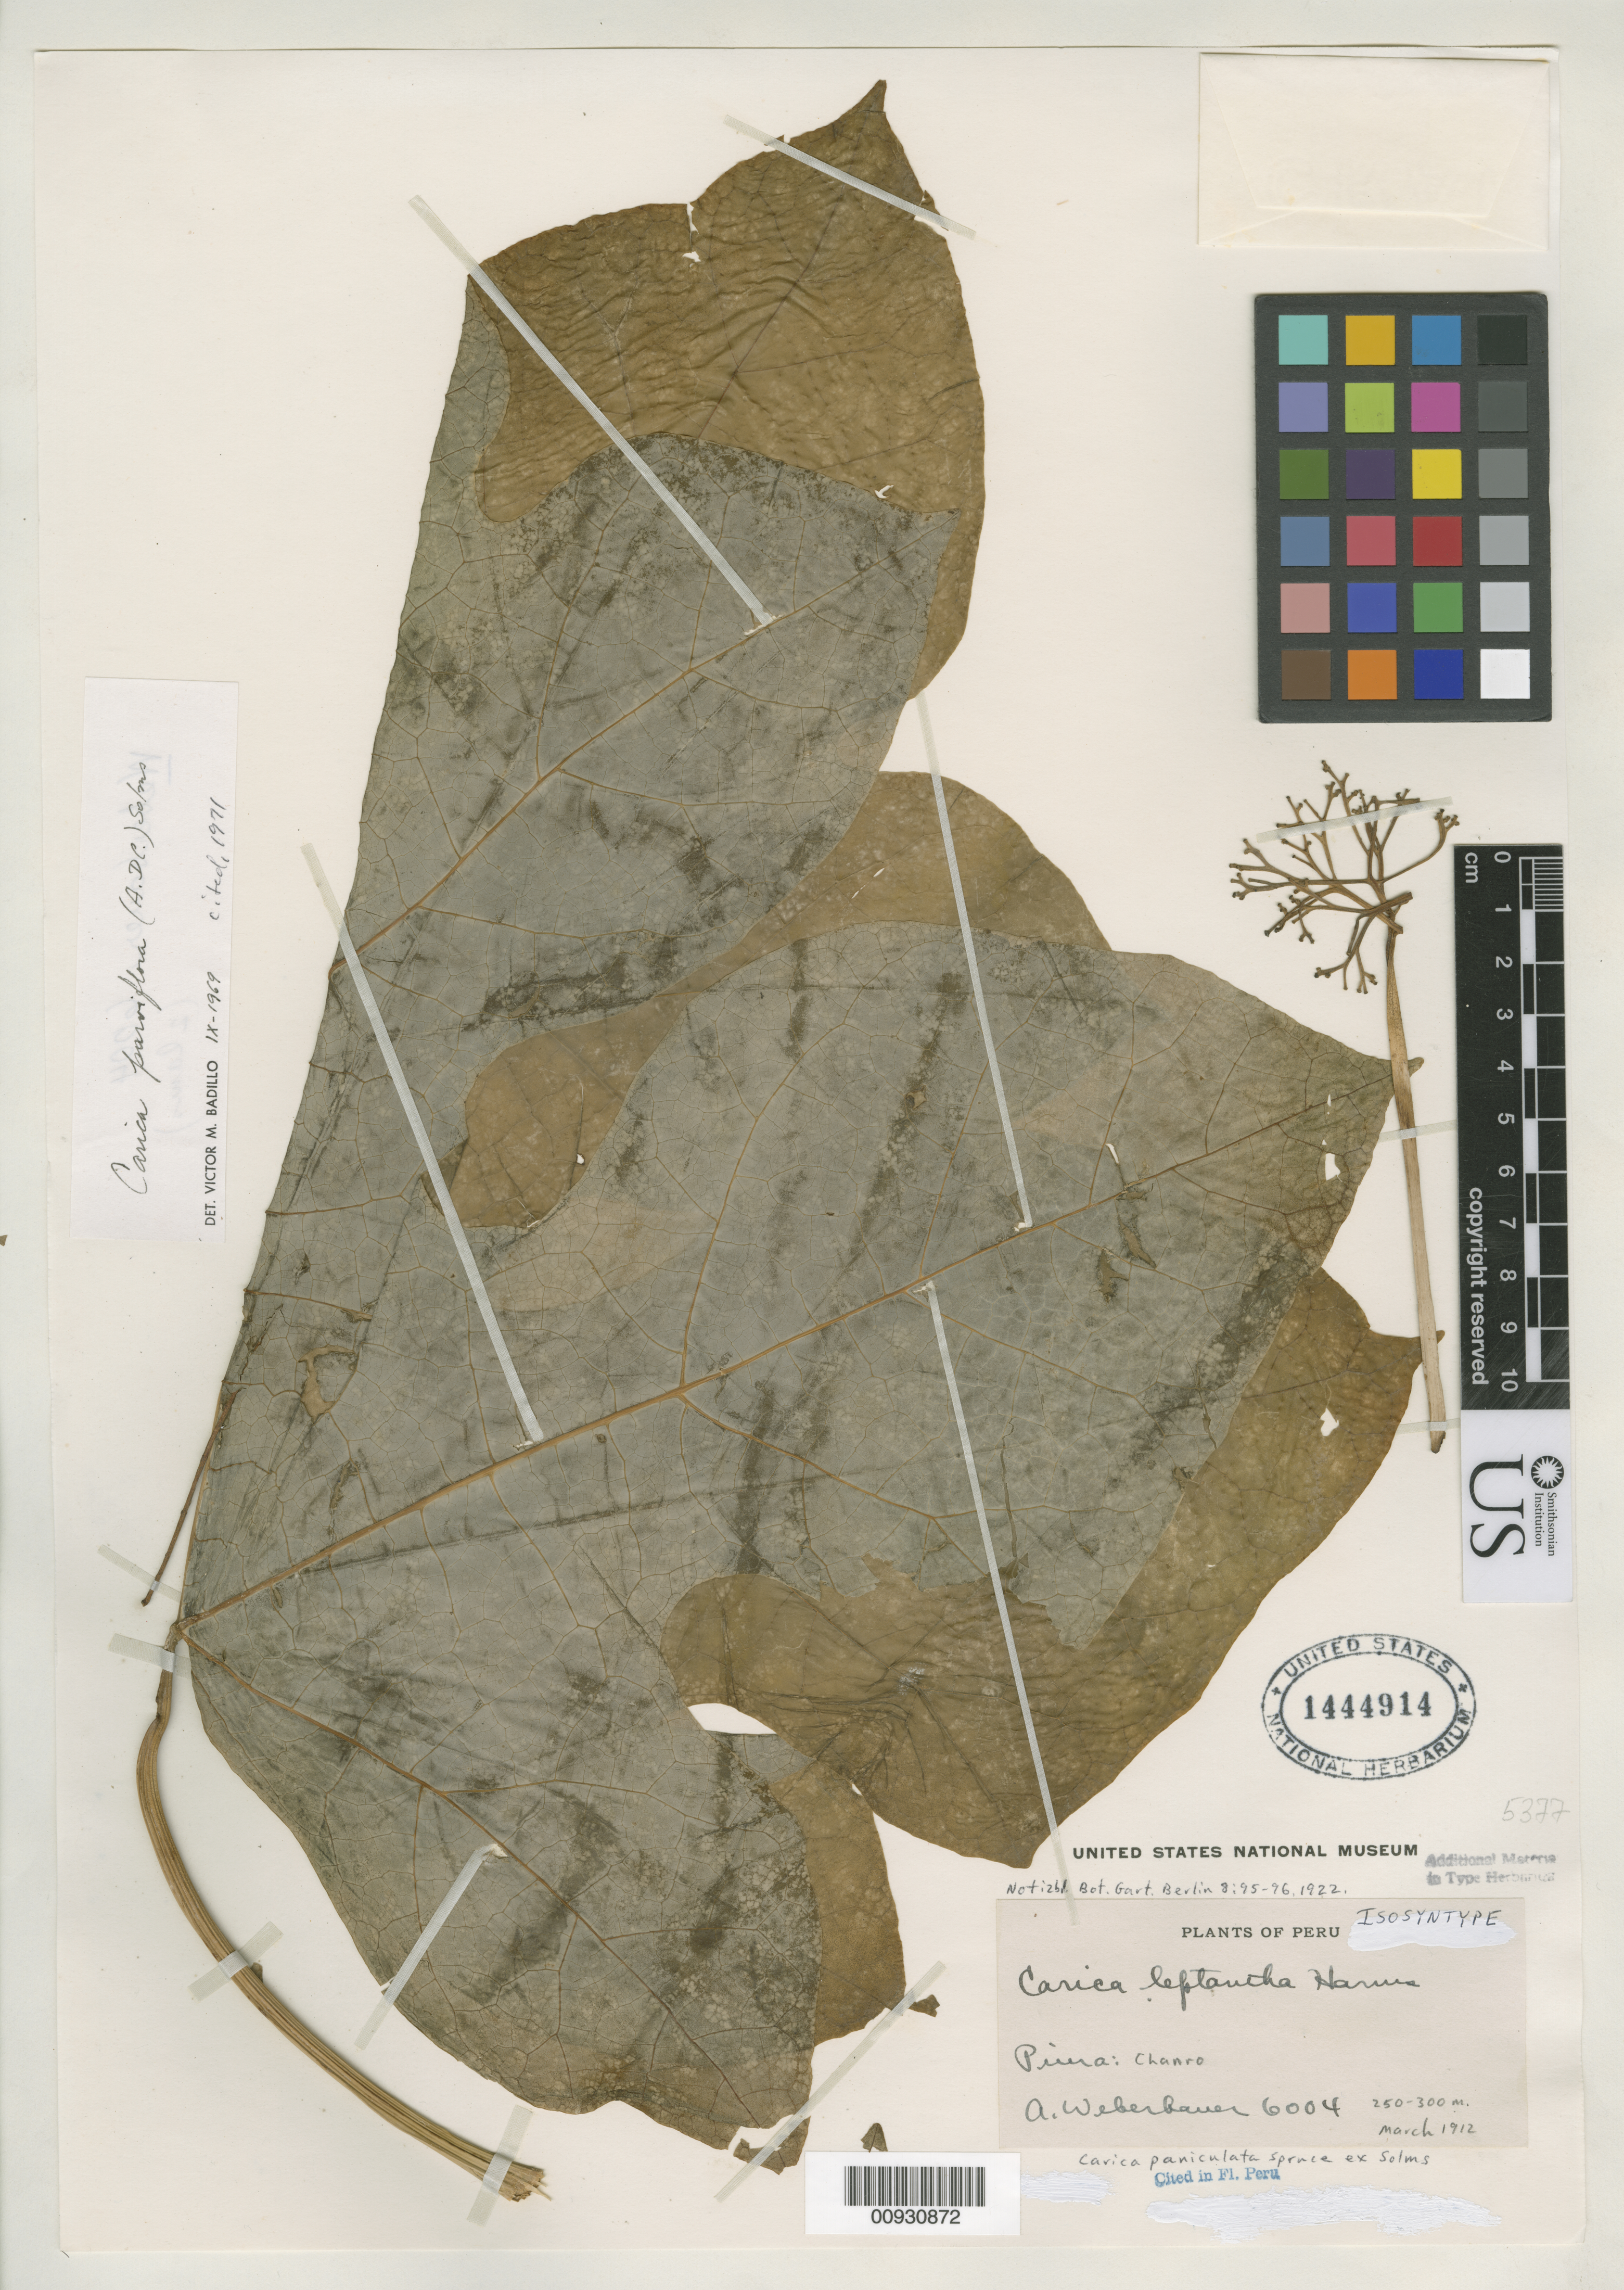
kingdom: Plantae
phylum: Tracheophyta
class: Magnoliopsida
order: Brassicales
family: Caricaceae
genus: Carica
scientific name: Carica leptantha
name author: Harms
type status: Isosyntype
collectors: A. Weberbauer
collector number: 6004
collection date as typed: Mar 1912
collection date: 1912-03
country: Peru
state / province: Piura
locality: Chanro.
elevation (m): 250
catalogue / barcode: US 1444914